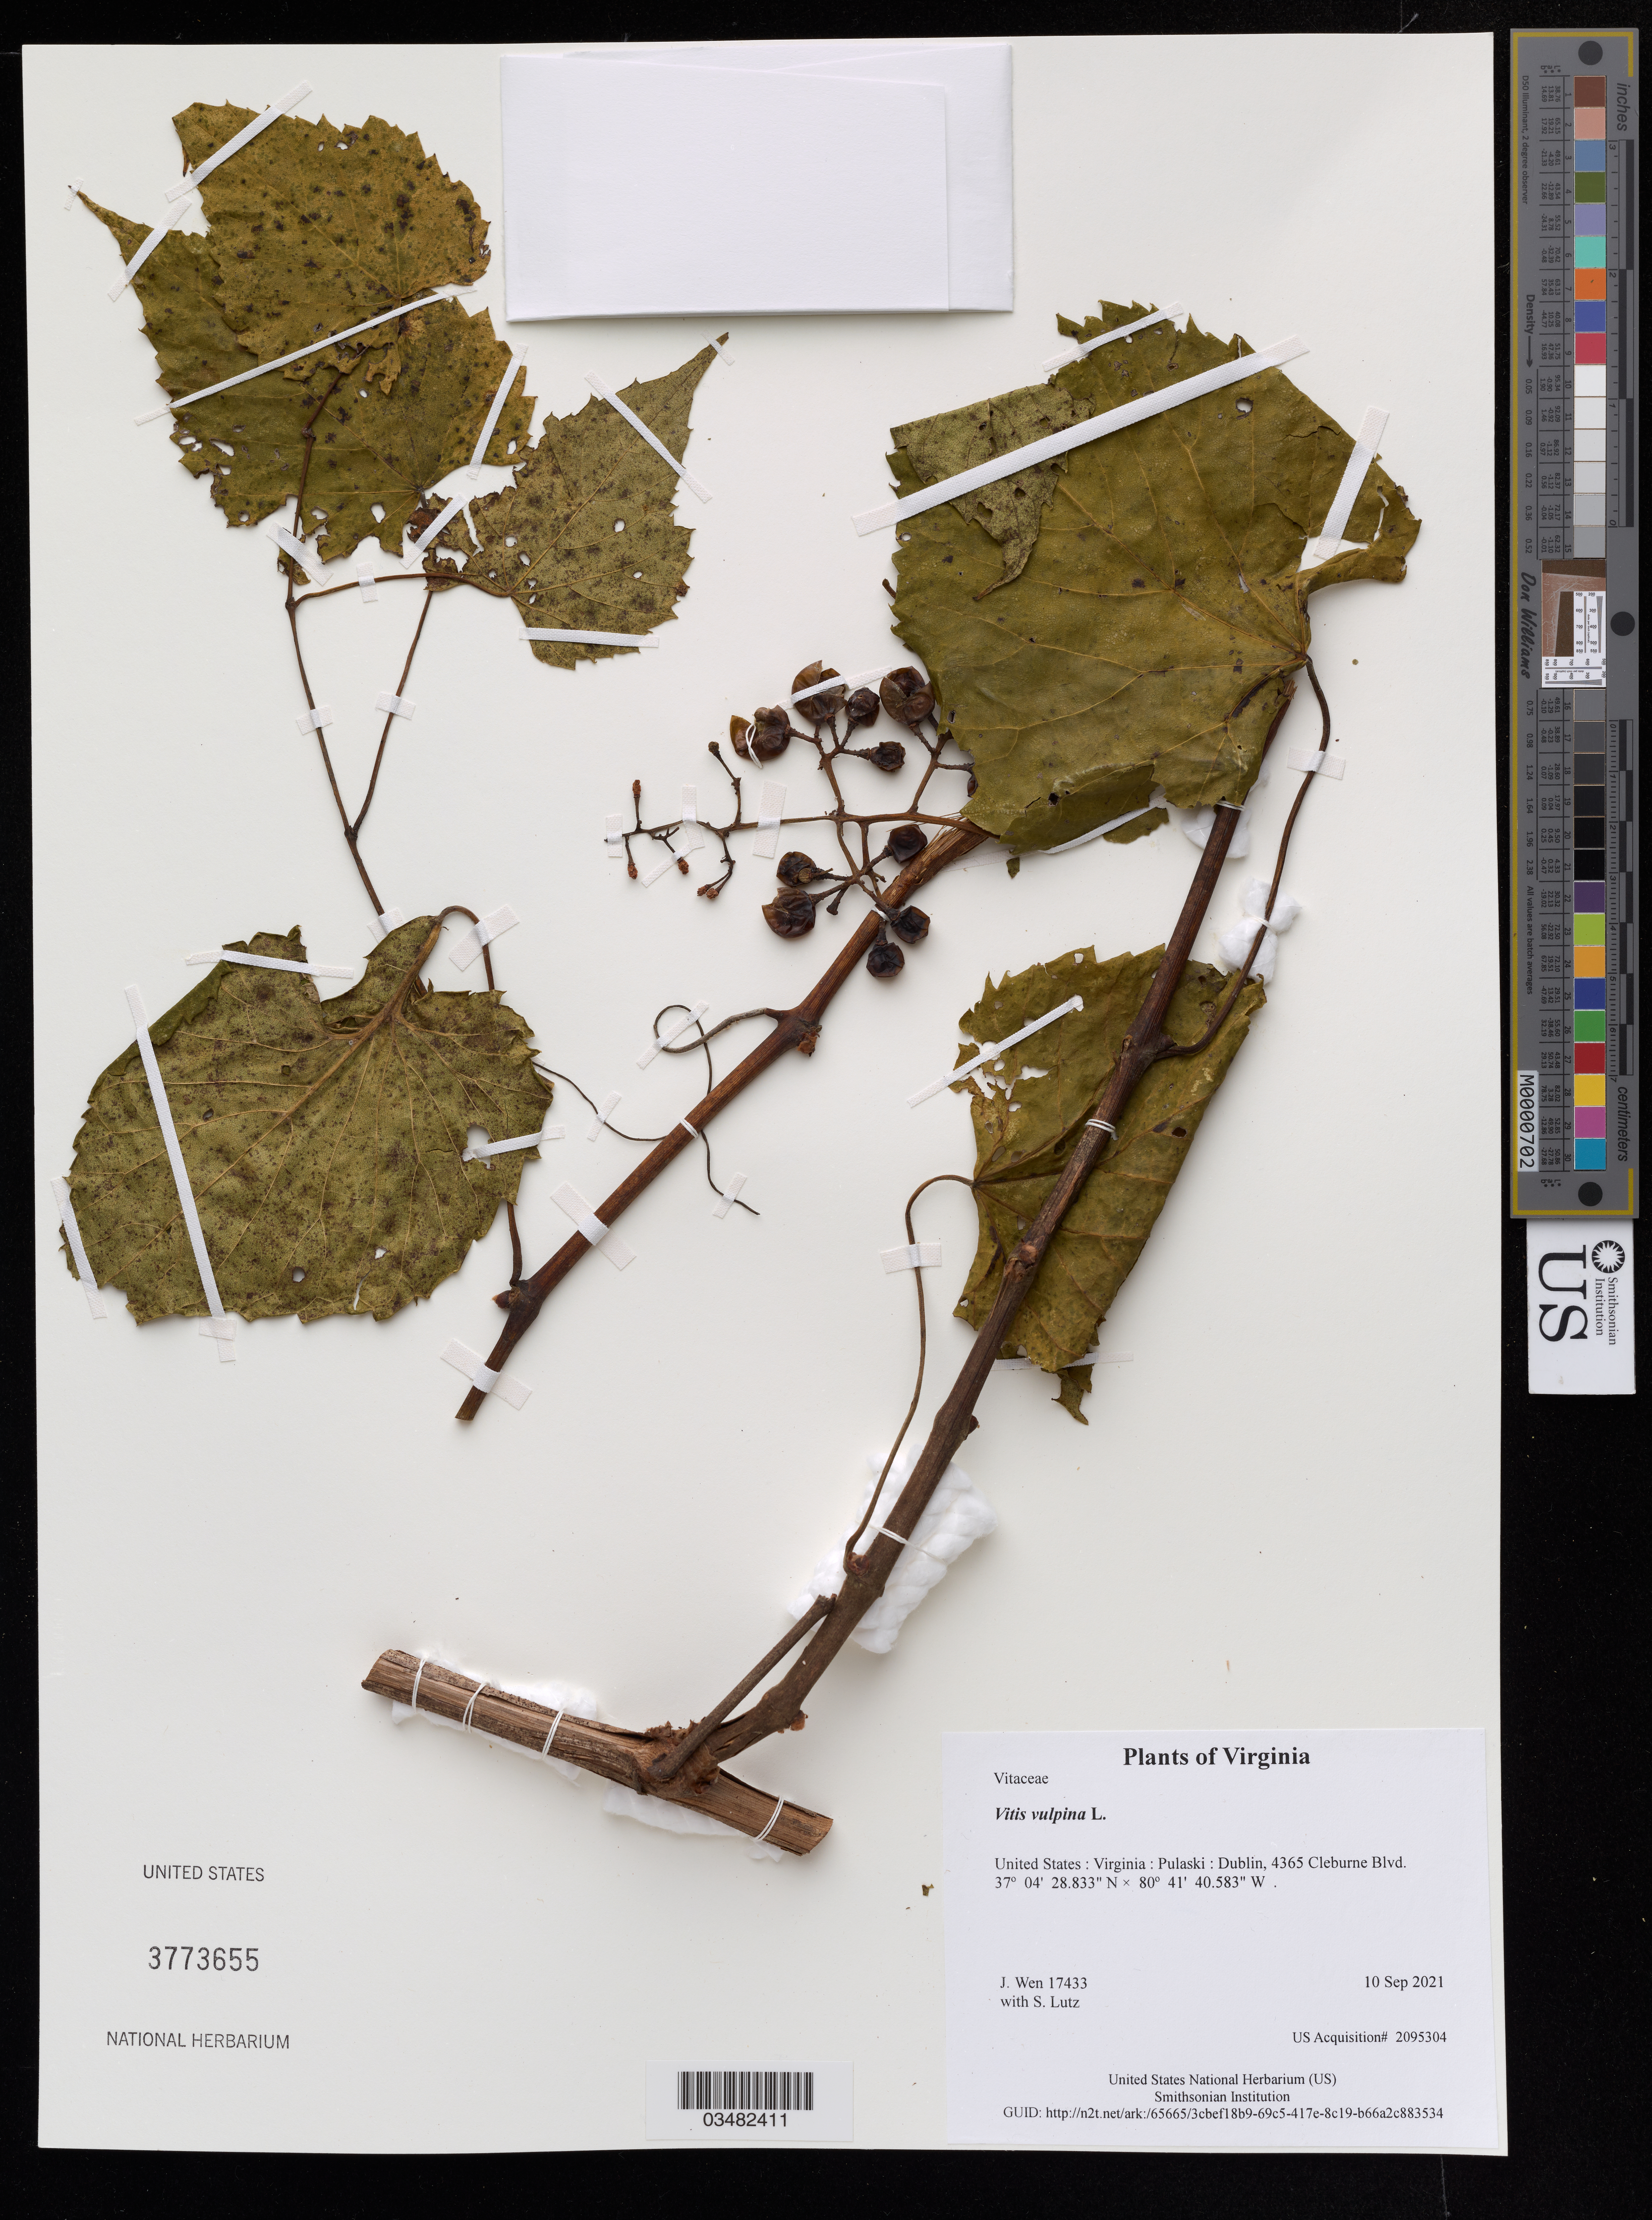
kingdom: Plantae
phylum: Tracheophyta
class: Magnoliopsida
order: Vitales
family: Vitaceae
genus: Vitis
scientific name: Vitis vulpina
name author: L.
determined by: Wen, Jun, (BOT), Smithsonian Institution - National Museum of Natural History (UNITED STATES)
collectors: J. Wen & S. Lutz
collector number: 17433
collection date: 2021-09-10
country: United States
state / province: Virginia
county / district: Pulaski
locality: Dublin, 4365 Cleburne Blvd.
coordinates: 37.0746759 N, 80.6946065 W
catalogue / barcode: US 3773655